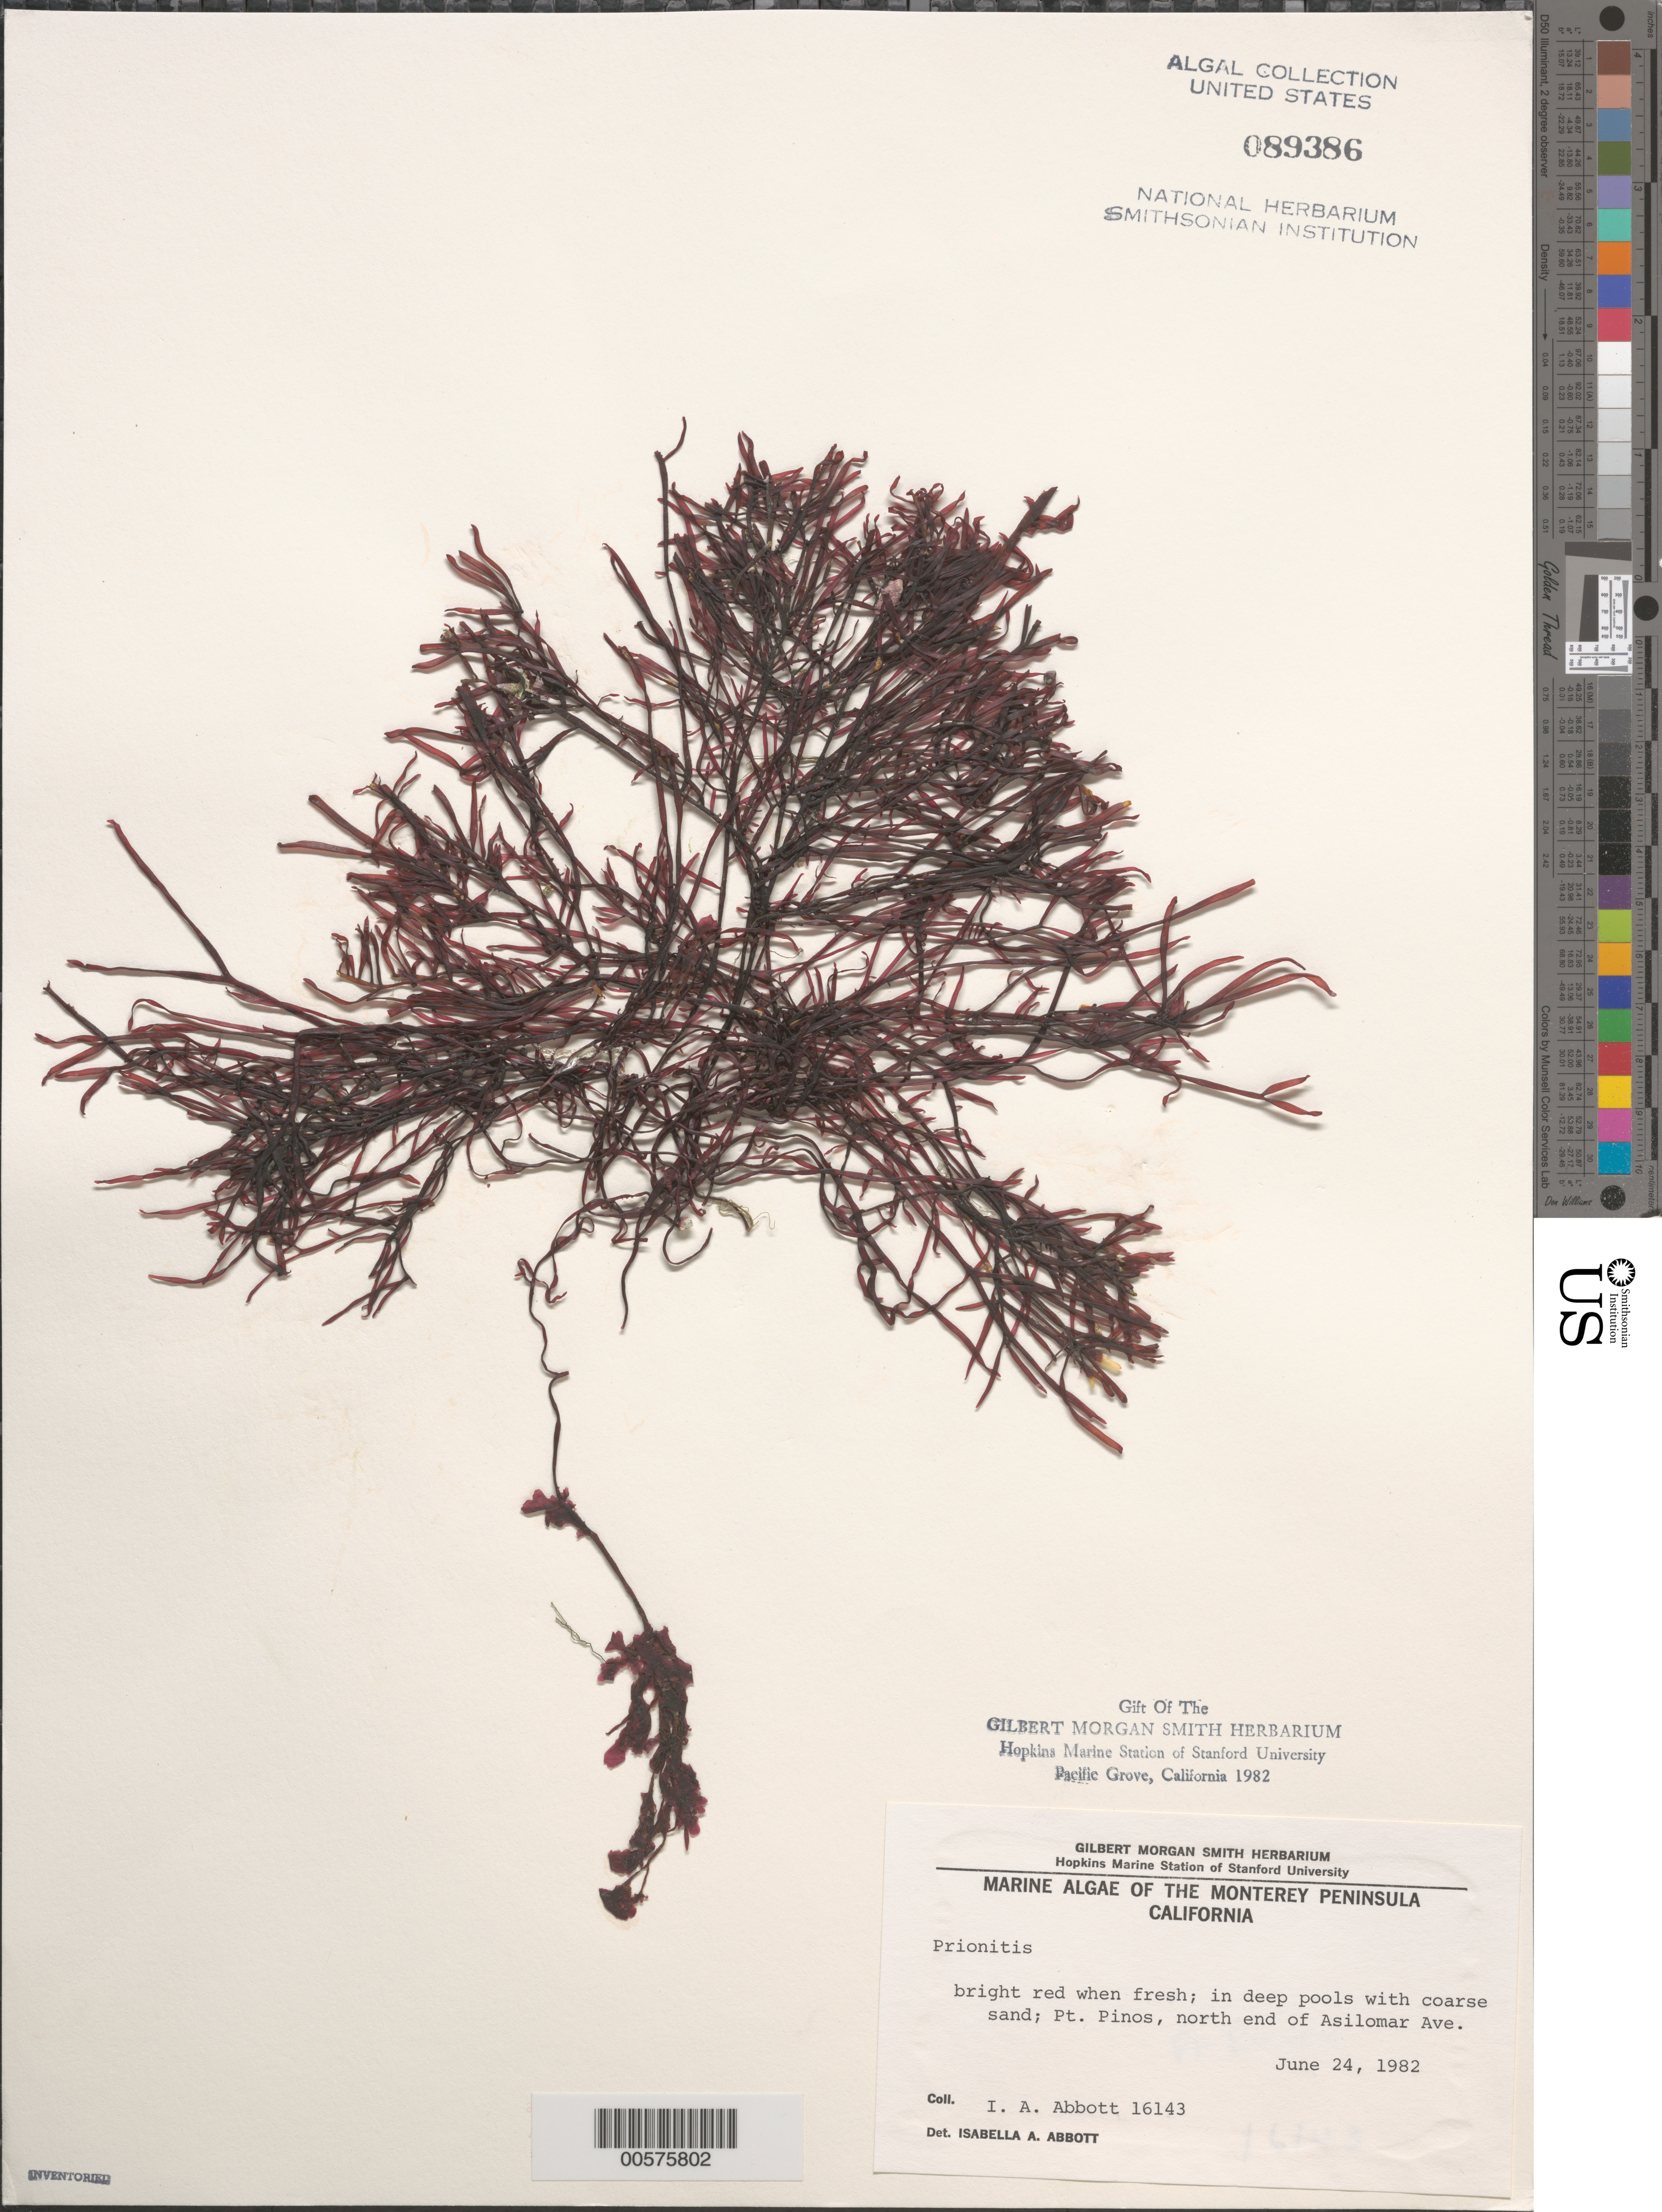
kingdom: Plantae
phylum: Rhodophyta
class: Florideophyceae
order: Cryptonemiales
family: Cryptonemiaceae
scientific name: Prionitis sp.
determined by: Abbott, Isabella A.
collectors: I. A. Abbott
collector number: IAA 16143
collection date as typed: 24 Jun 1982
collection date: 1982-06-24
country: United States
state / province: California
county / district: Monterey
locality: Point Pinos, Asilomar Avenue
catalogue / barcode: US 89386